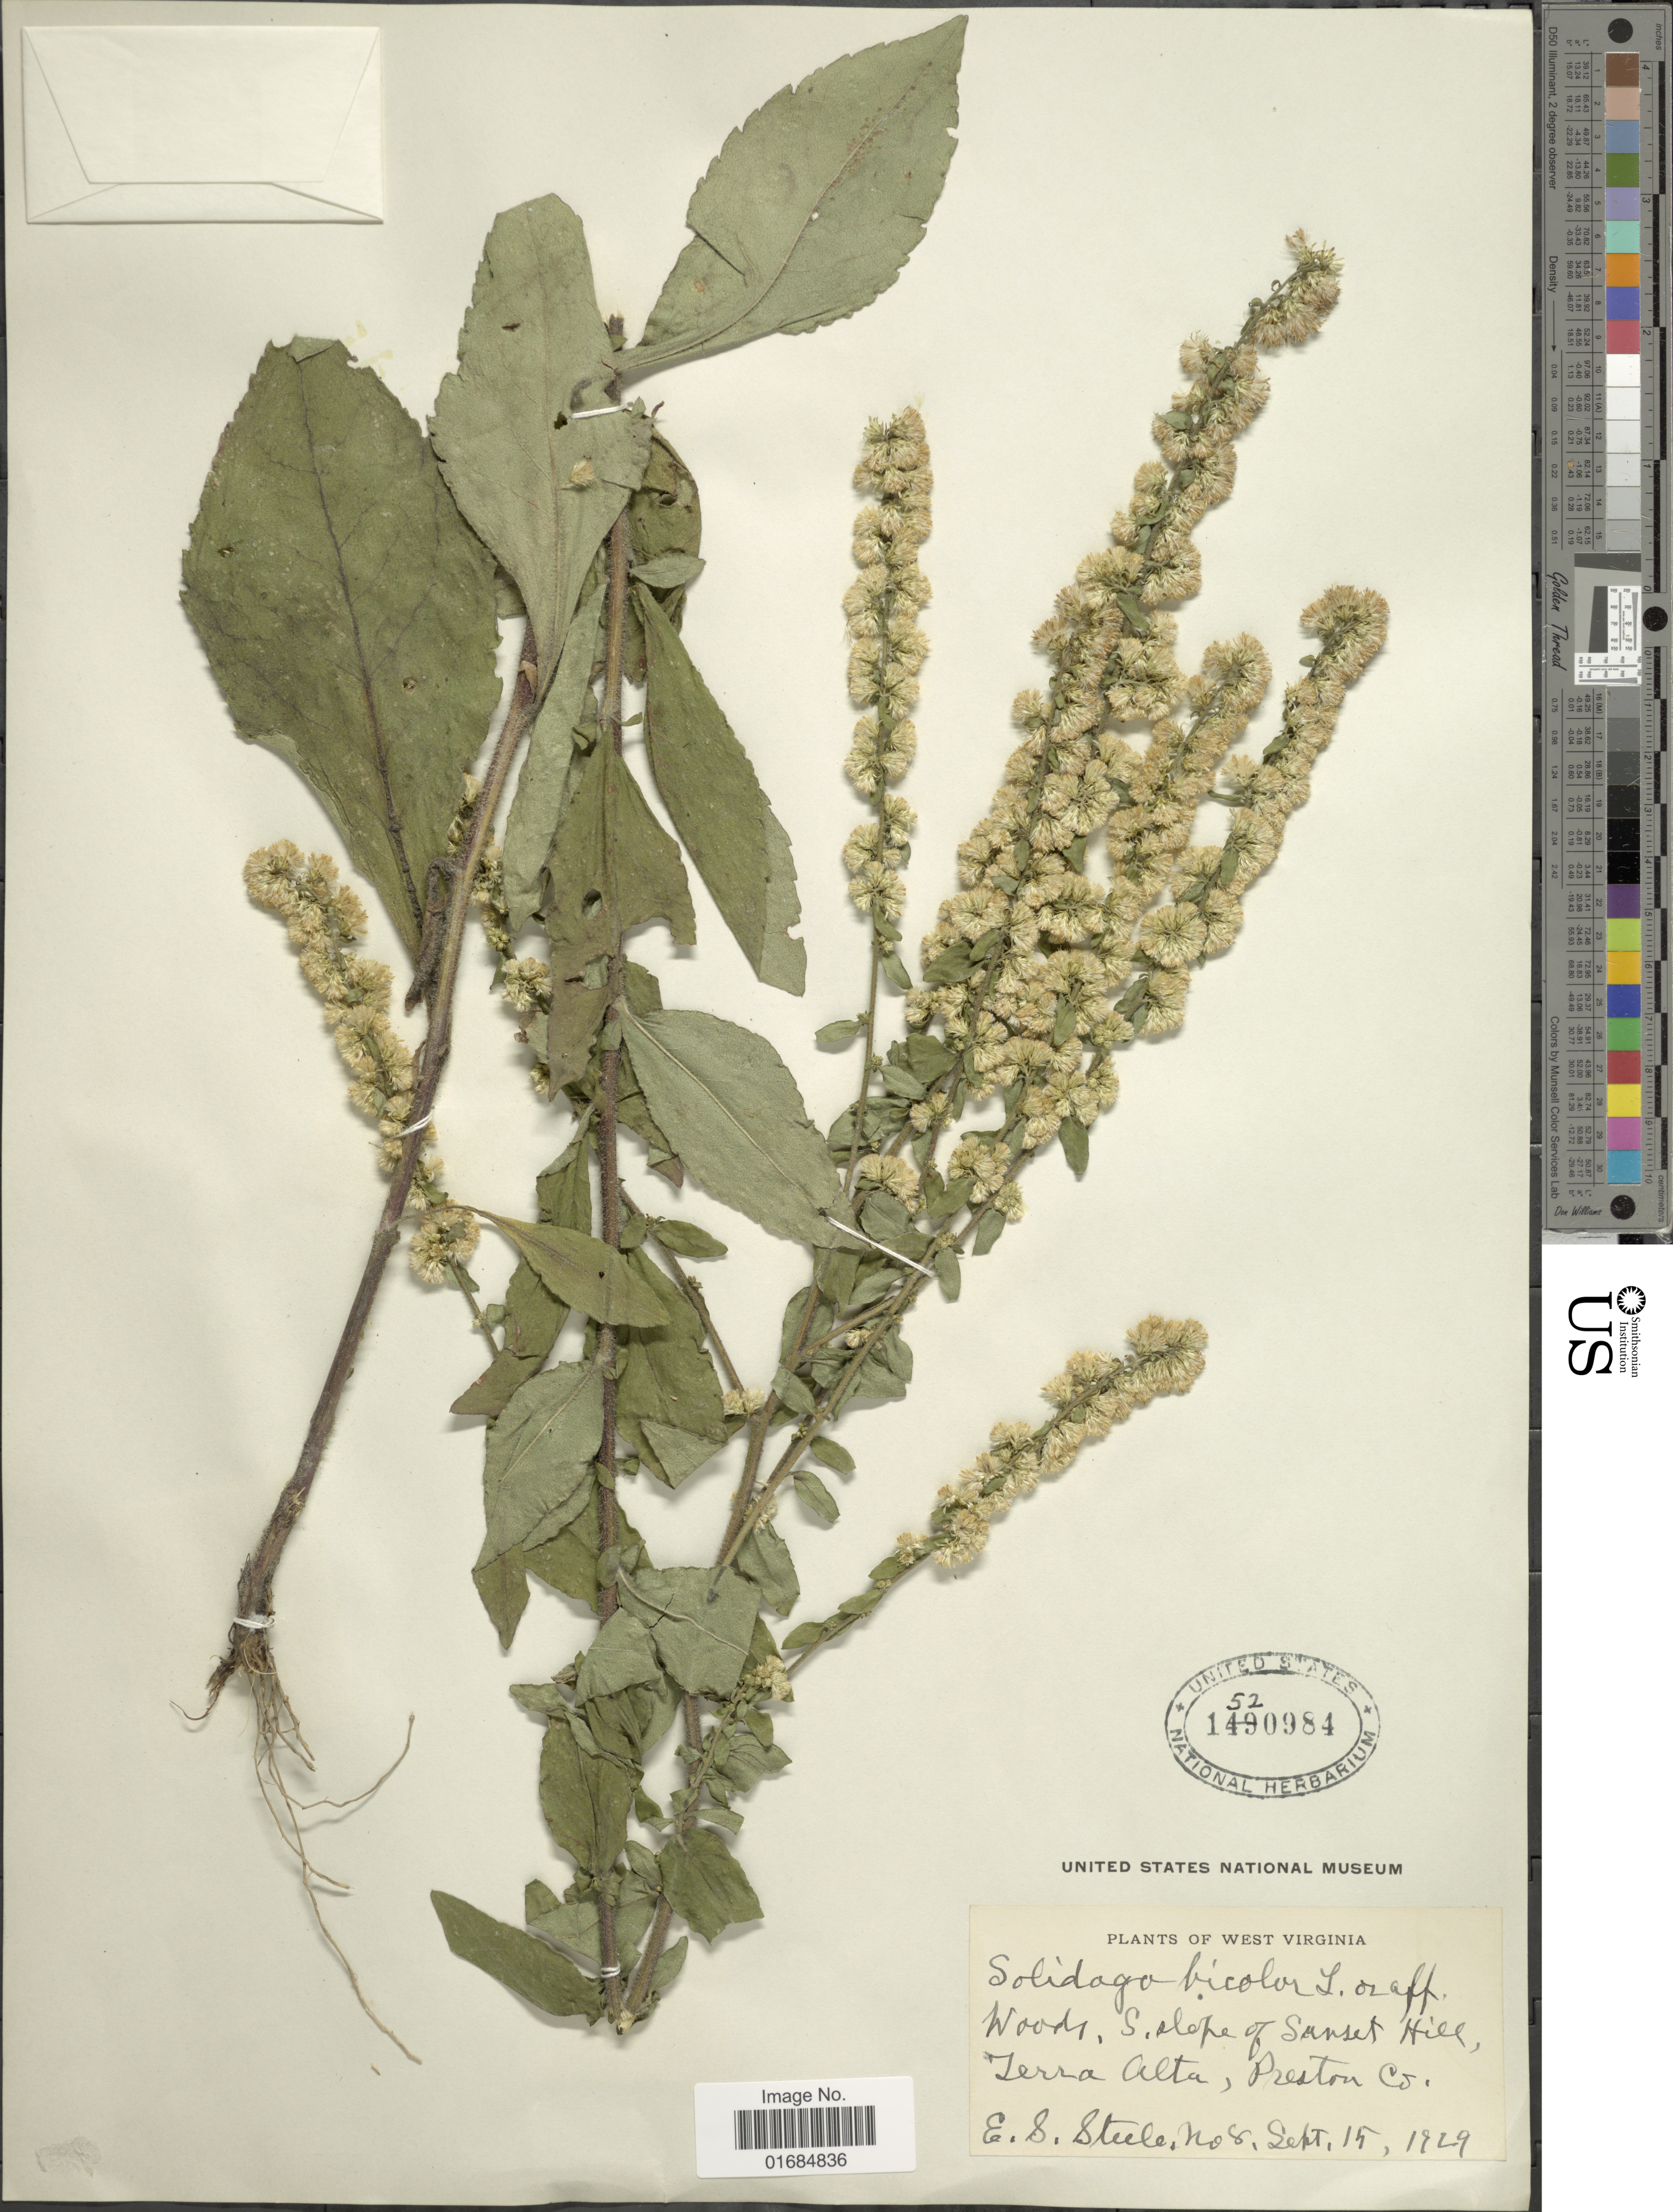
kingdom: Plantae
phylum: Tracheophyta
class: Magnoliopsida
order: Asterales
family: Asteraceae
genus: Solidago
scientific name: Solidago bicolor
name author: L.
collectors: E. Steele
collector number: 8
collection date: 1929-09-15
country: United States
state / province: West Virginia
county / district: Preston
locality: S. slope of Sunset Hill, Terra Alta, Preston Co.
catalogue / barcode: US 1520984